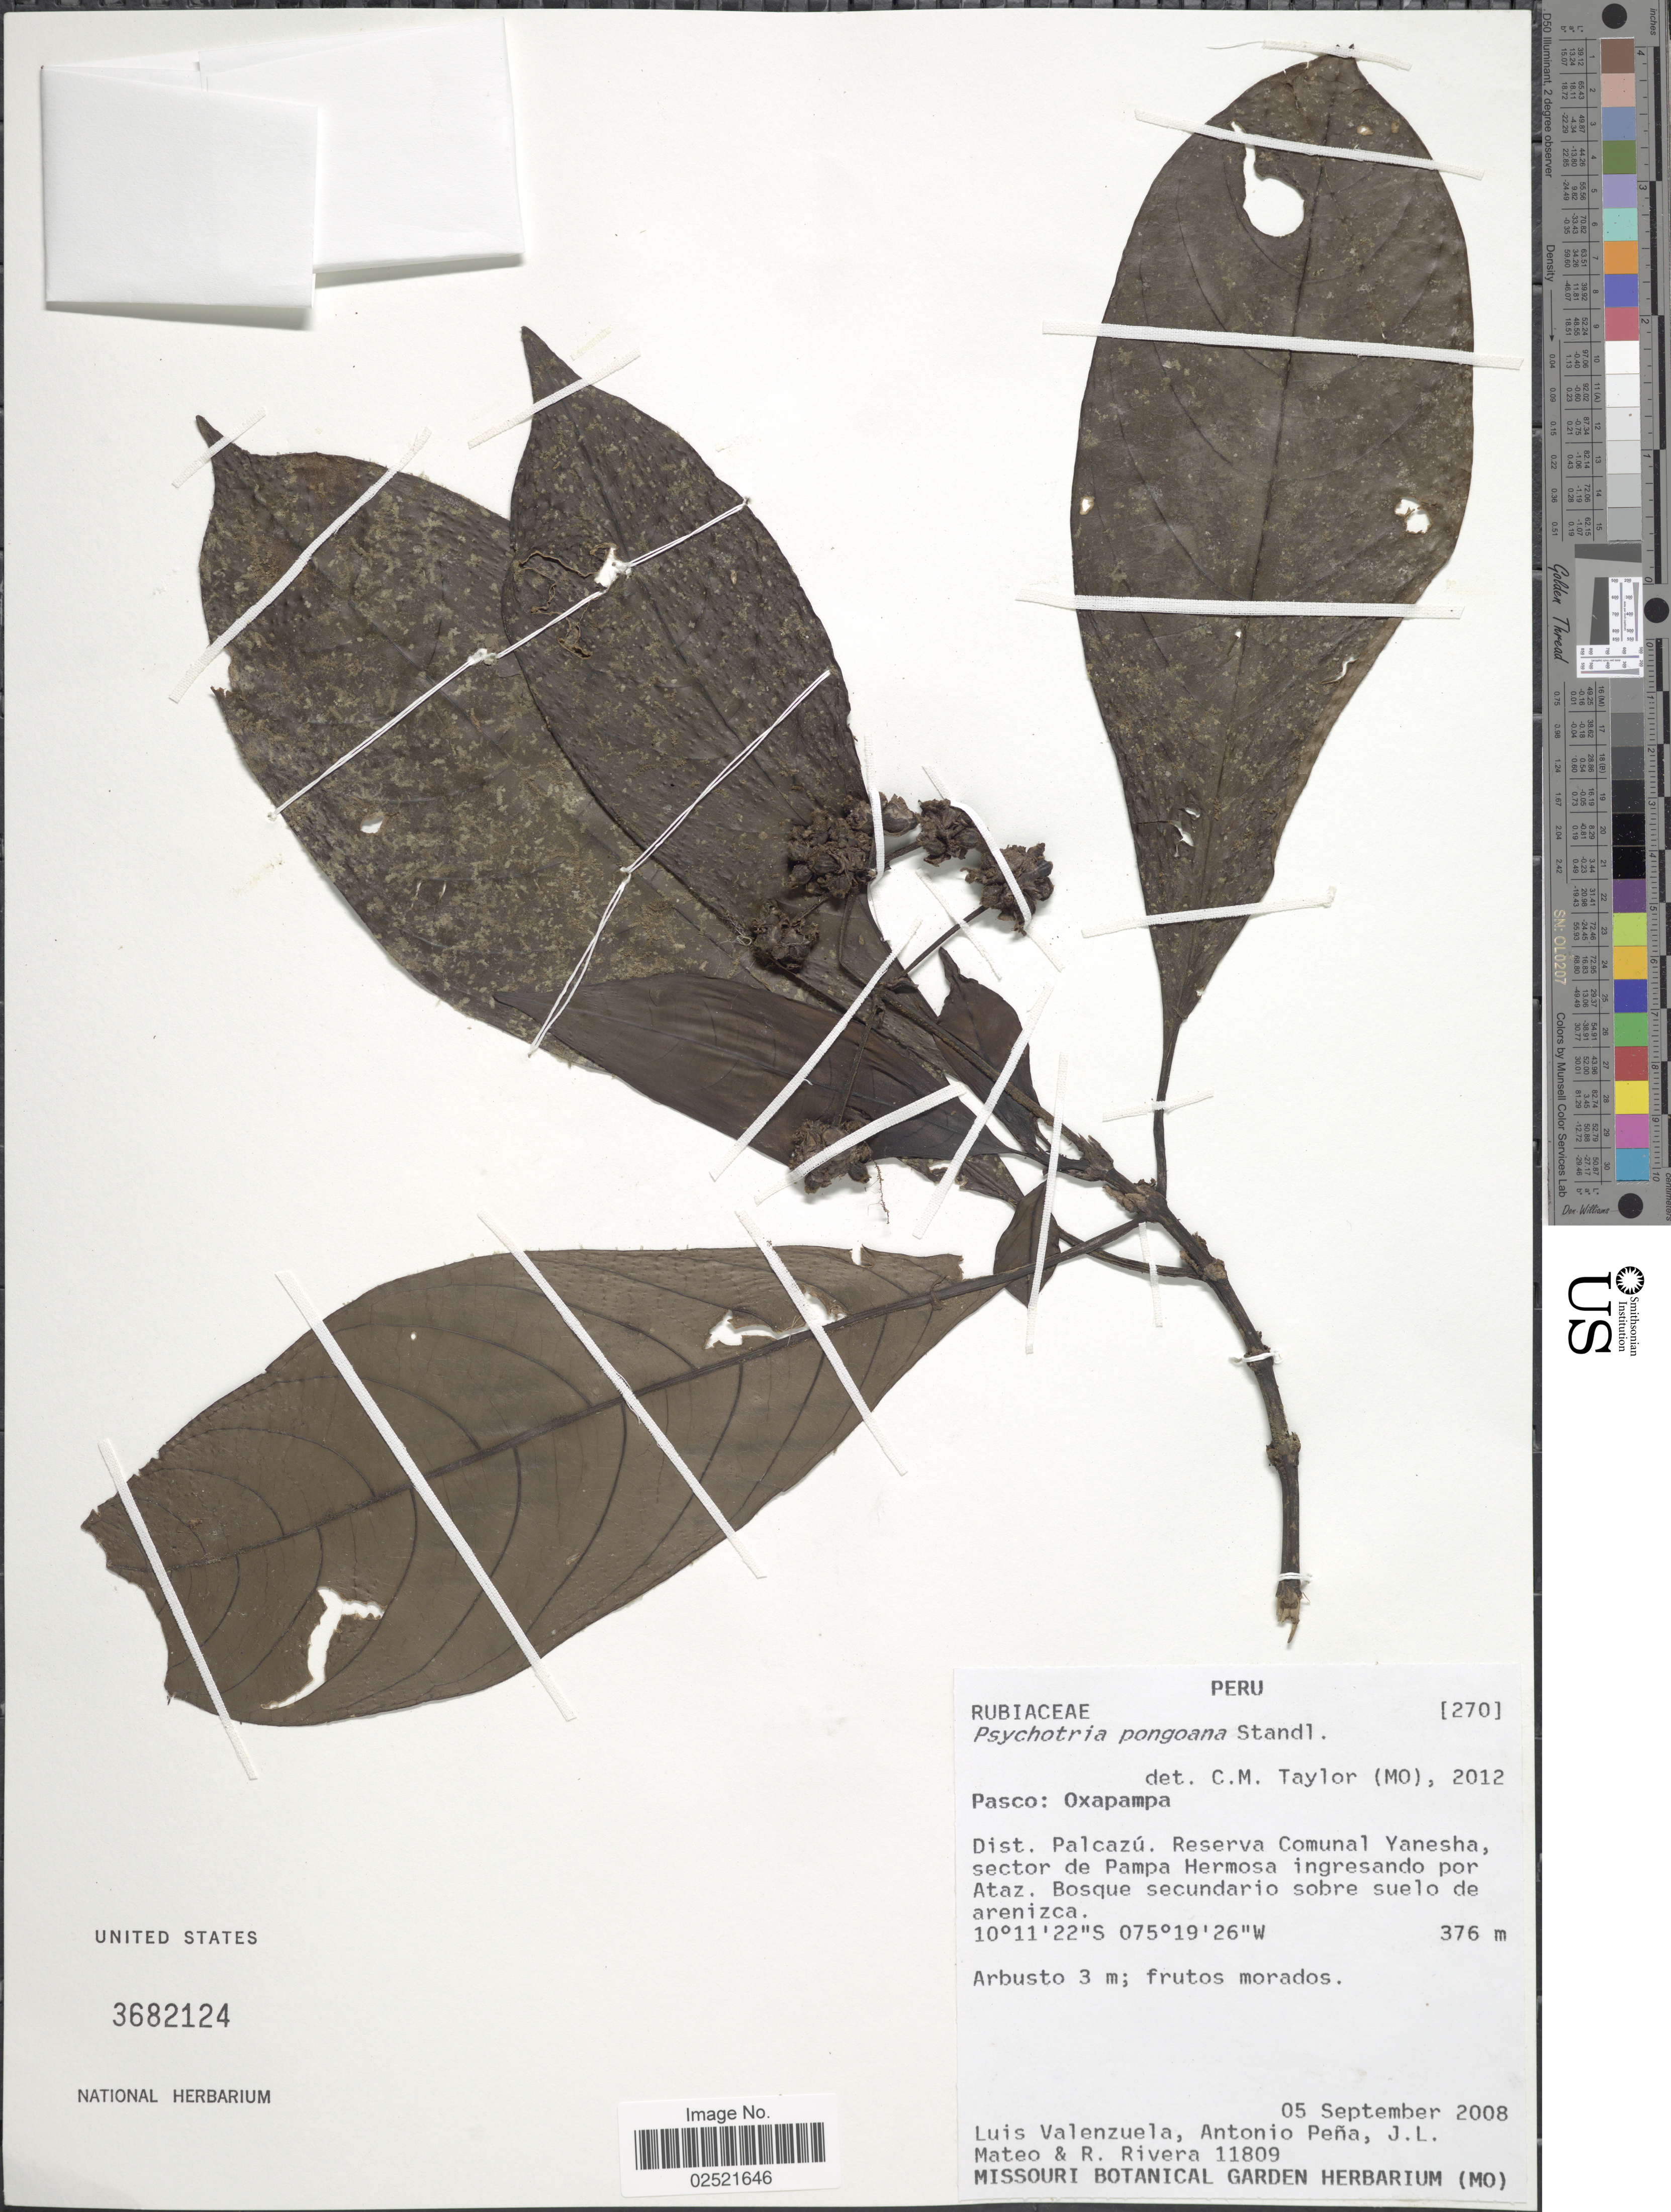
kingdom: Plantae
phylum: Tracheophyta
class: Magnoliopsida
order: Gentianales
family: Rubiaceae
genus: Psychotria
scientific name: Psychotria pongoana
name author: Standl.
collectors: L. Valenzuela, A. Peña, J. Mateo & R. Rivera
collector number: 11809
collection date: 2008-09-05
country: Peru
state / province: Pasco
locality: Oxapampa, Dist. Palcazu, Reserva Comunal Yanesha, sector de Pampa Hermosa ingresando por Ataz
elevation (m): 376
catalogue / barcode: US 3682124